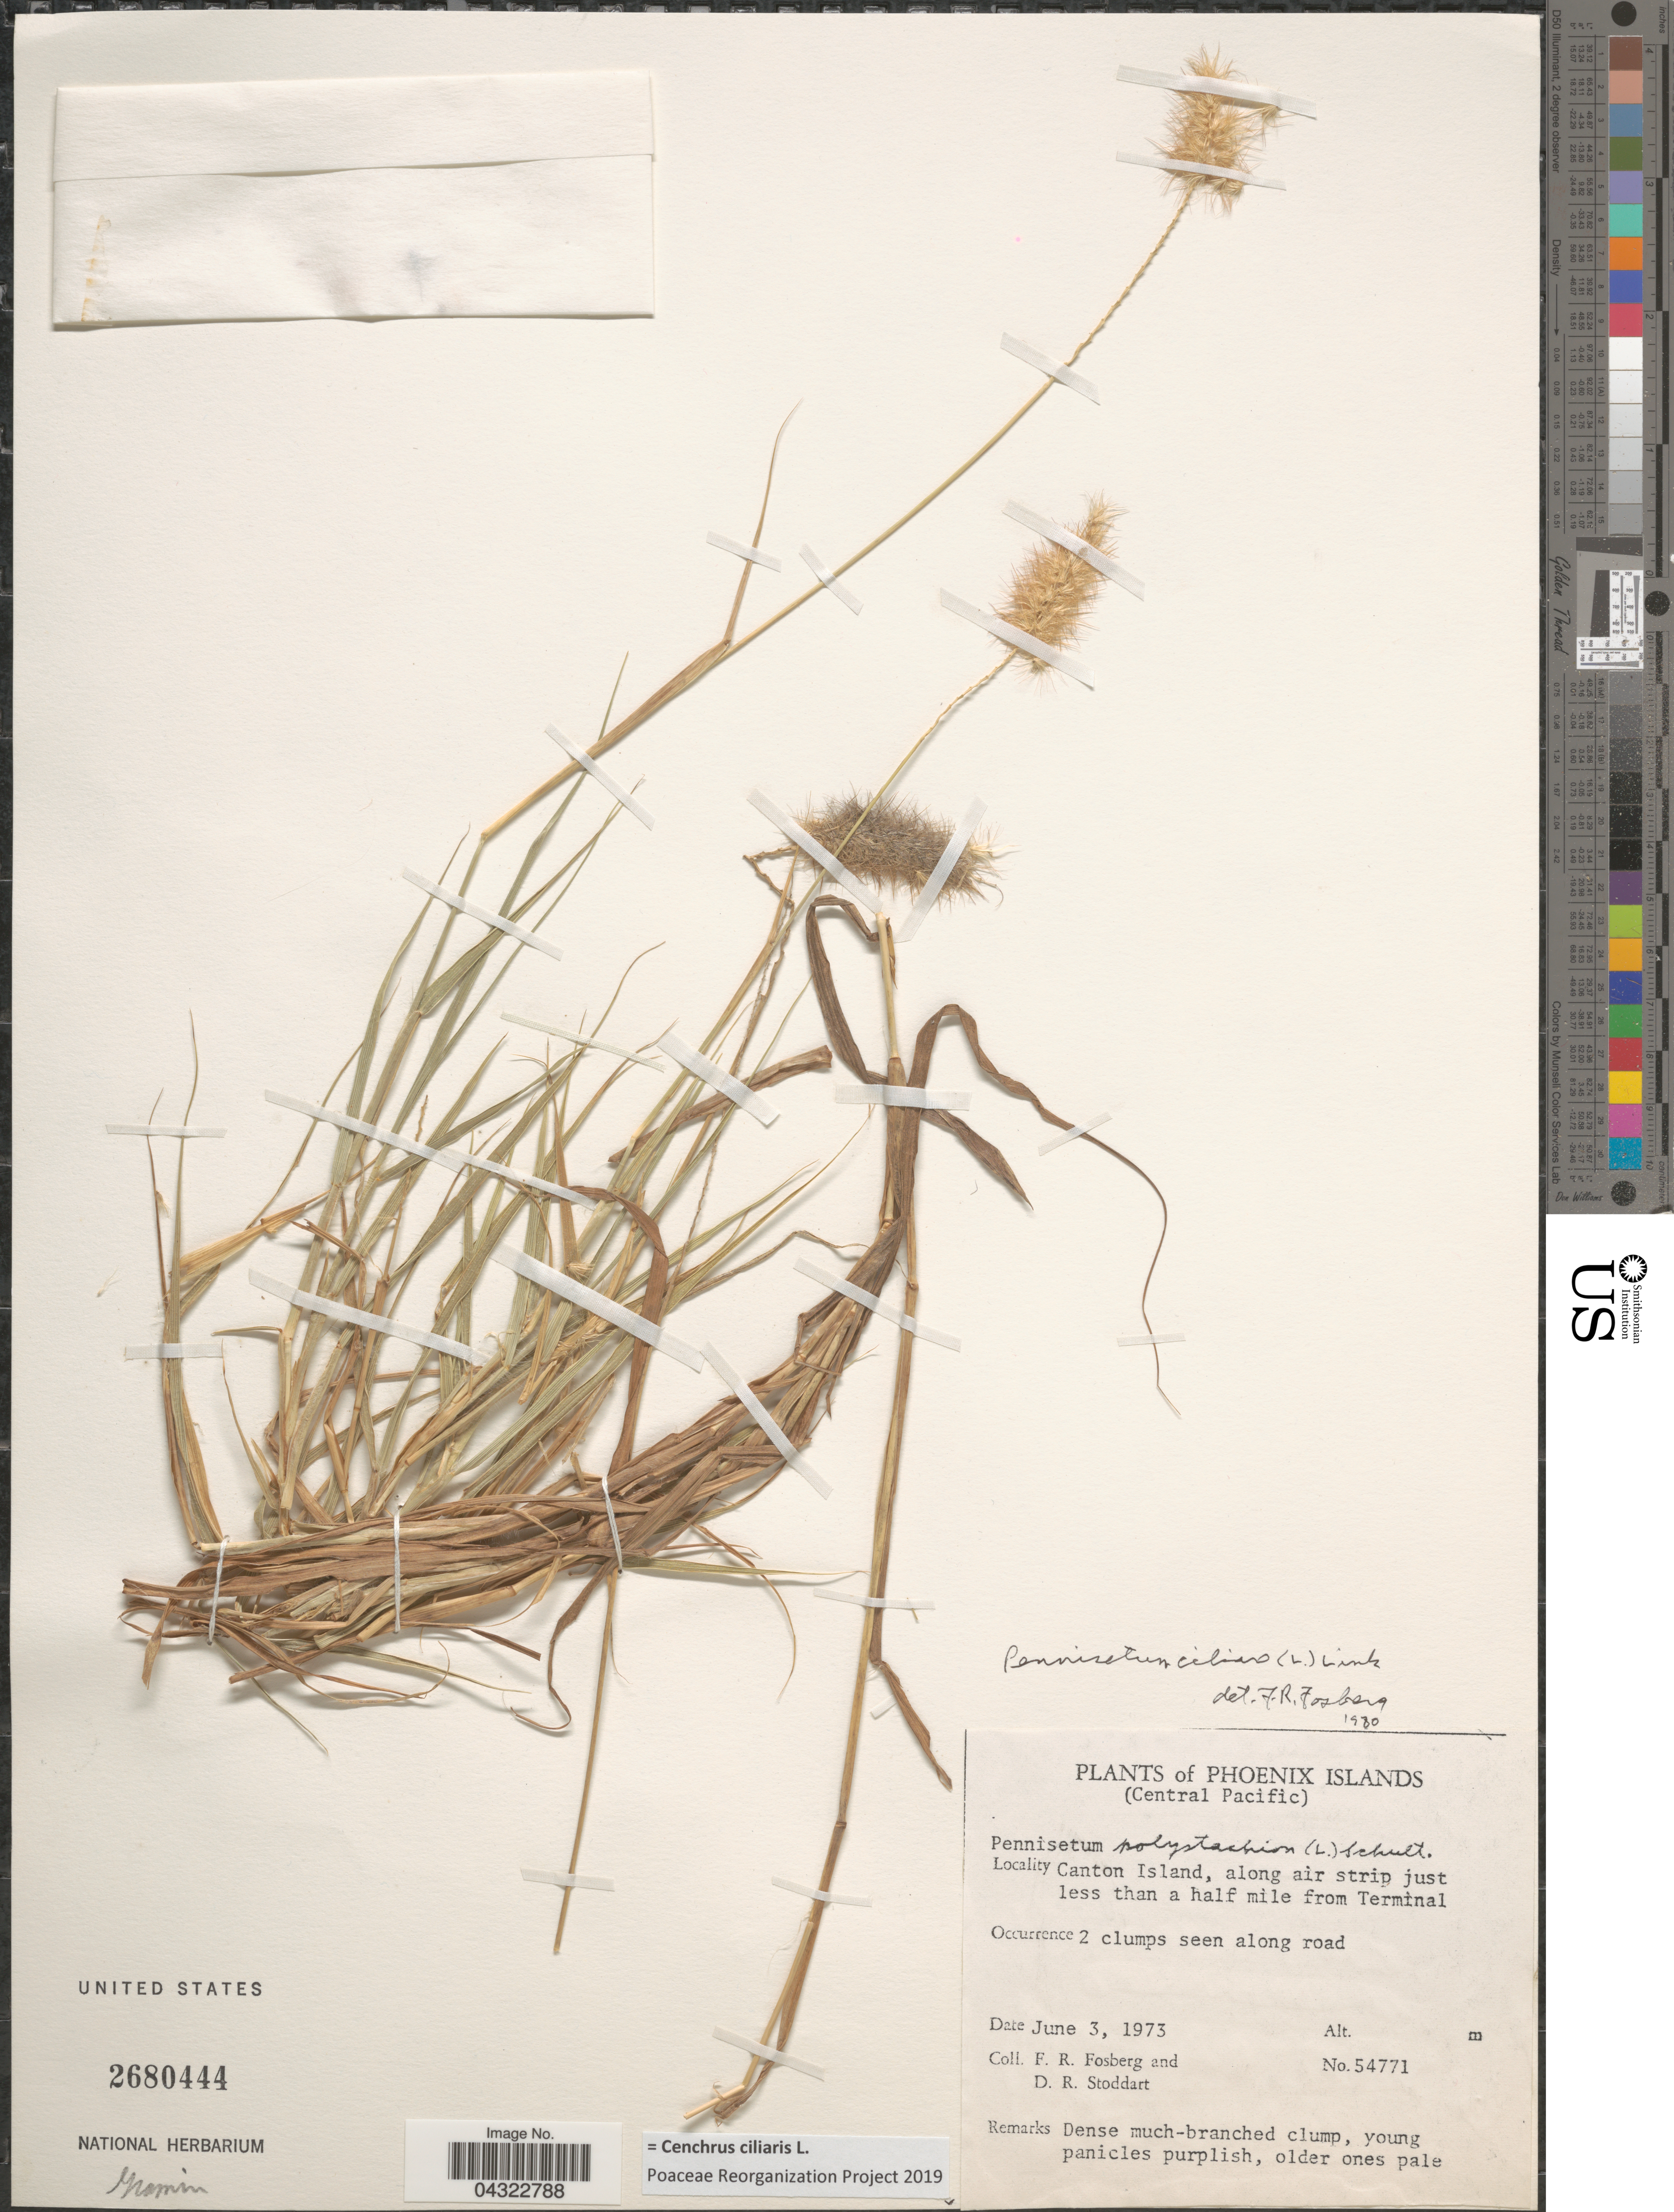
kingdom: Plantae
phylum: Tracheophyta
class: Liliopsida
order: Poales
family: Poaceae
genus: Cenchrus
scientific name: Cenchrus ciliaris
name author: L.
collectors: F. R. Fosberg & D. R. Stoddart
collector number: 54771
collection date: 1973-06-03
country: Kiribati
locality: Phoenix Islands (Central Pacific). Canton Island, along air strip just less than a half mile from Terminal.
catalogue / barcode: US 2680444